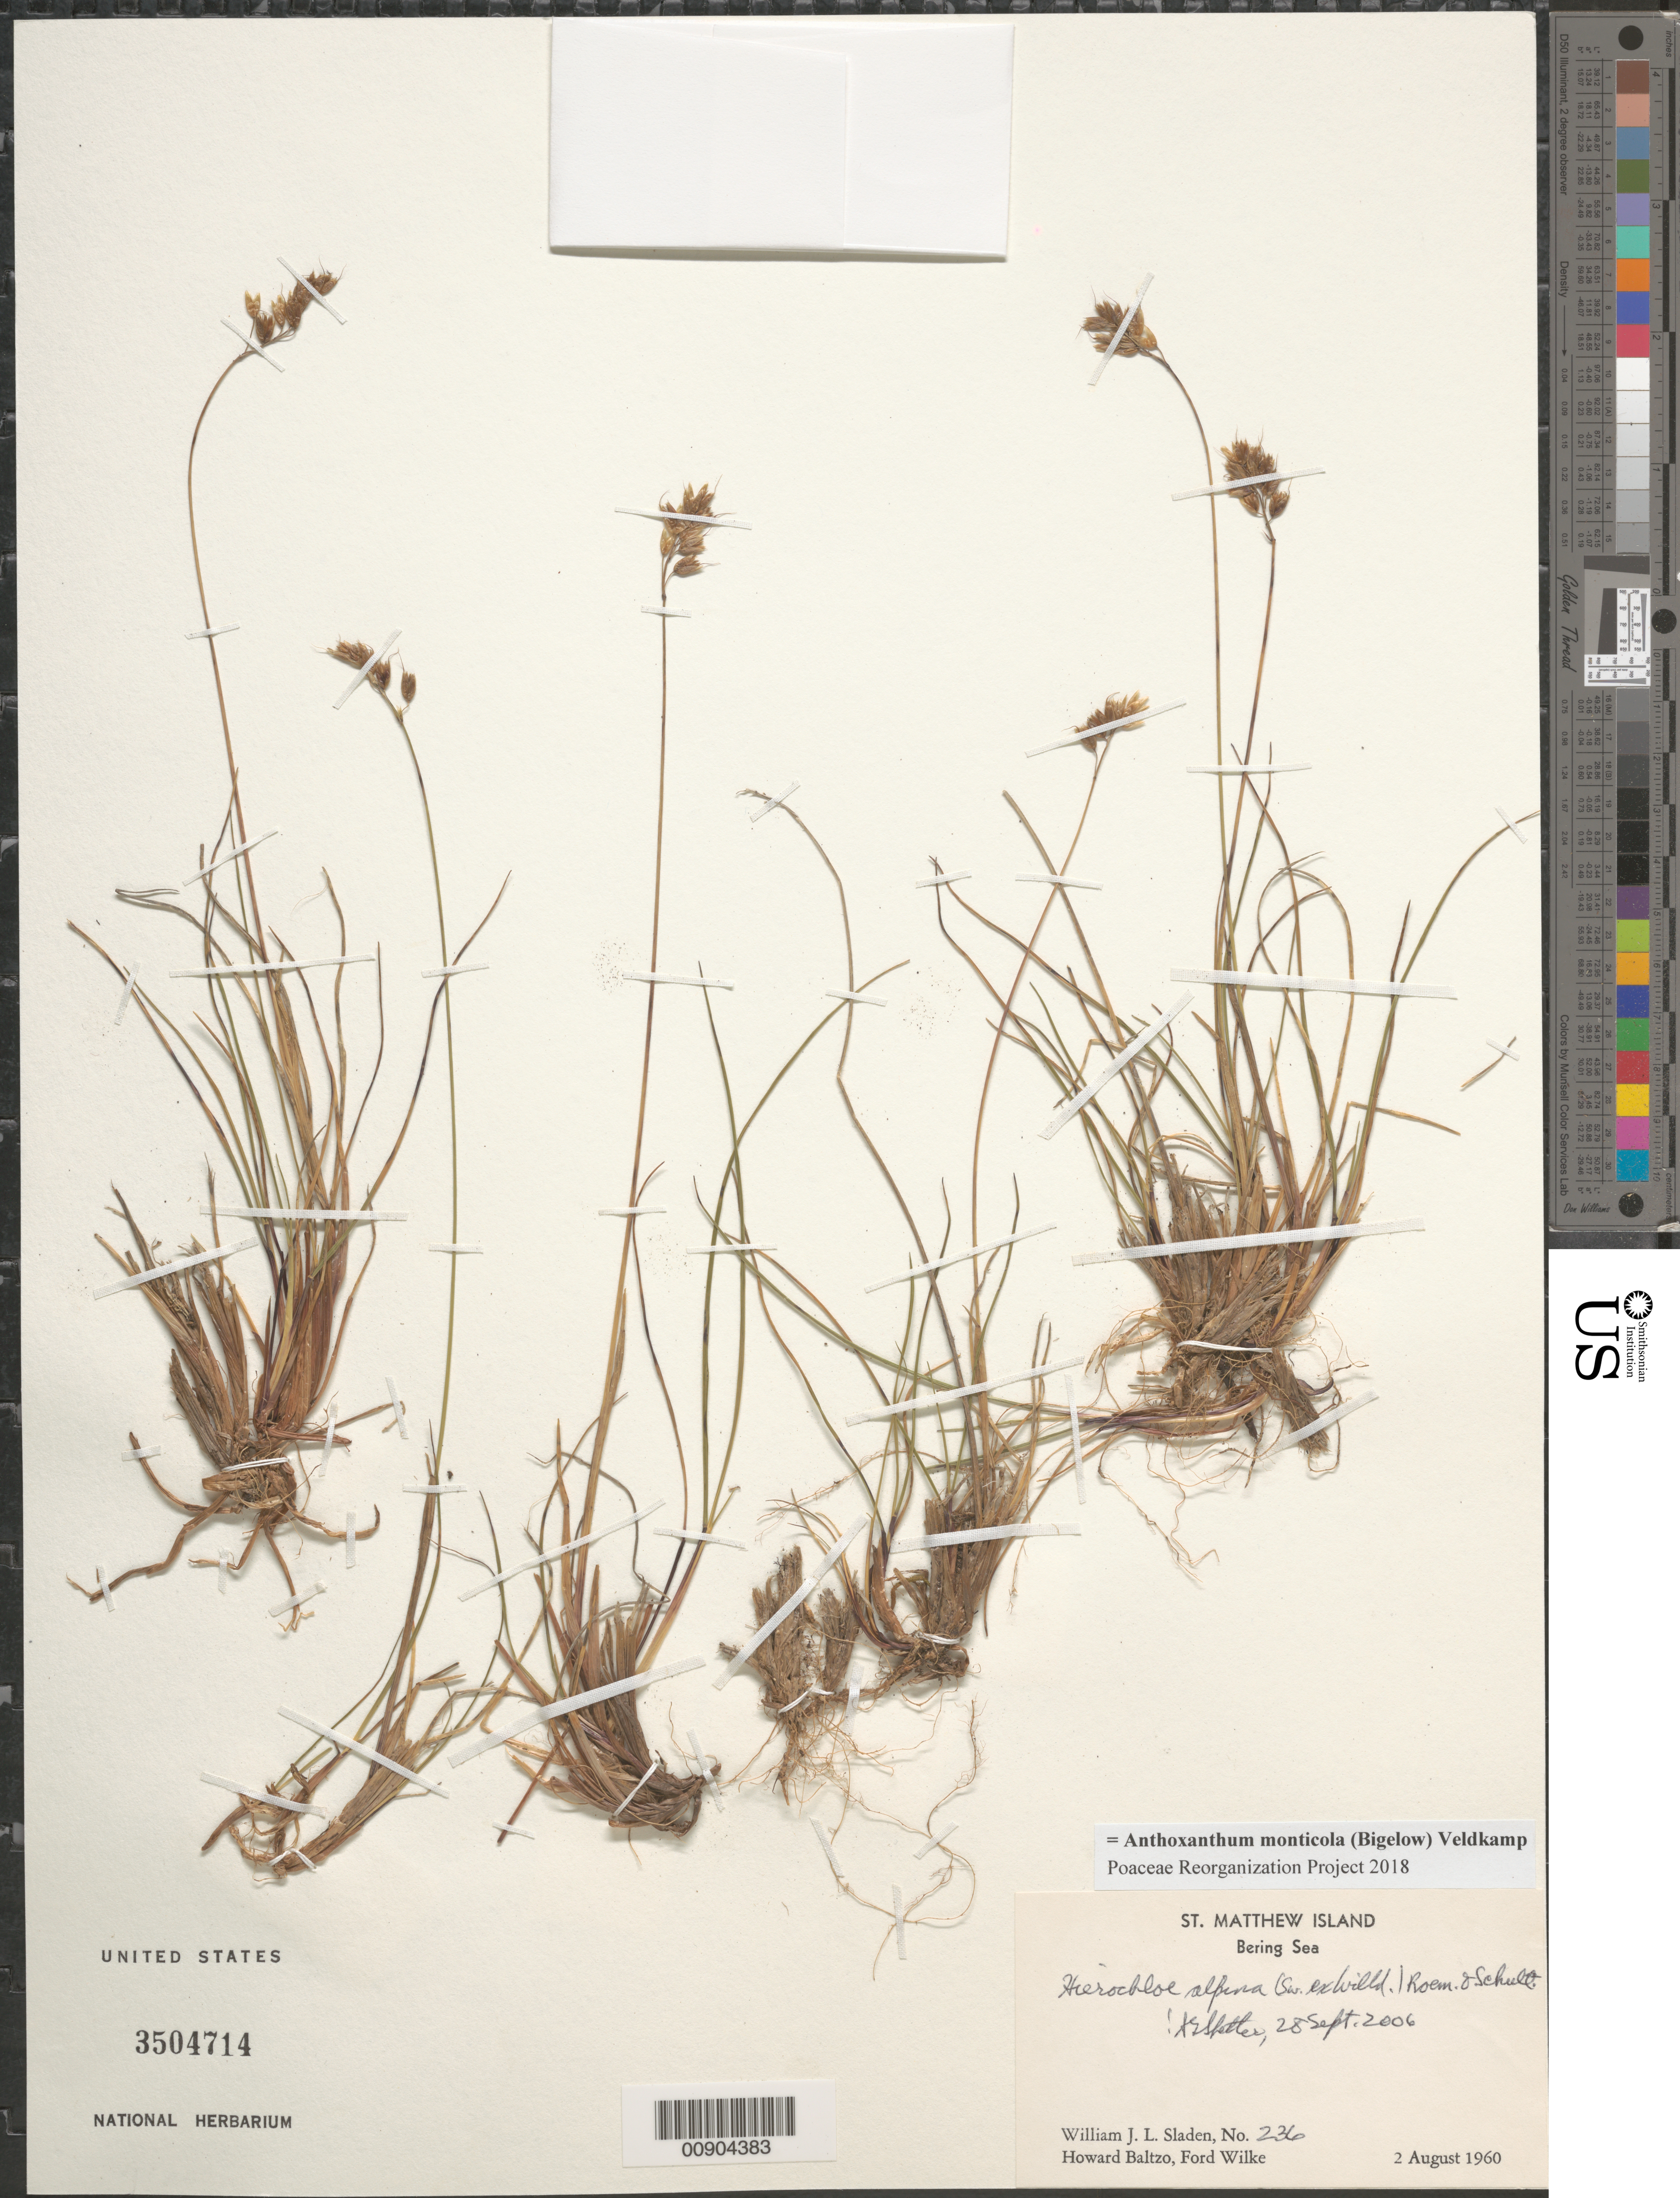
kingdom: Plantae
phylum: Tracheophyta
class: Liliopsida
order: Poales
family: Poaceae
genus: Anthoxanthum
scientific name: Anthoxanthum monticola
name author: (Bigelow) Veldkamp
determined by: Poaceae Reorganization Project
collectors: W. Sladen, H. Baltzo & F. Wilke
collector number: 236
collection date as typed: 02 Aug 1960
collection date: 1960-08-02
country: United States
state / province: Alaska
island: St. Matthew Island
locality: St. Matthew Island, Bering Sea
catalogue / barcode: US 3504714